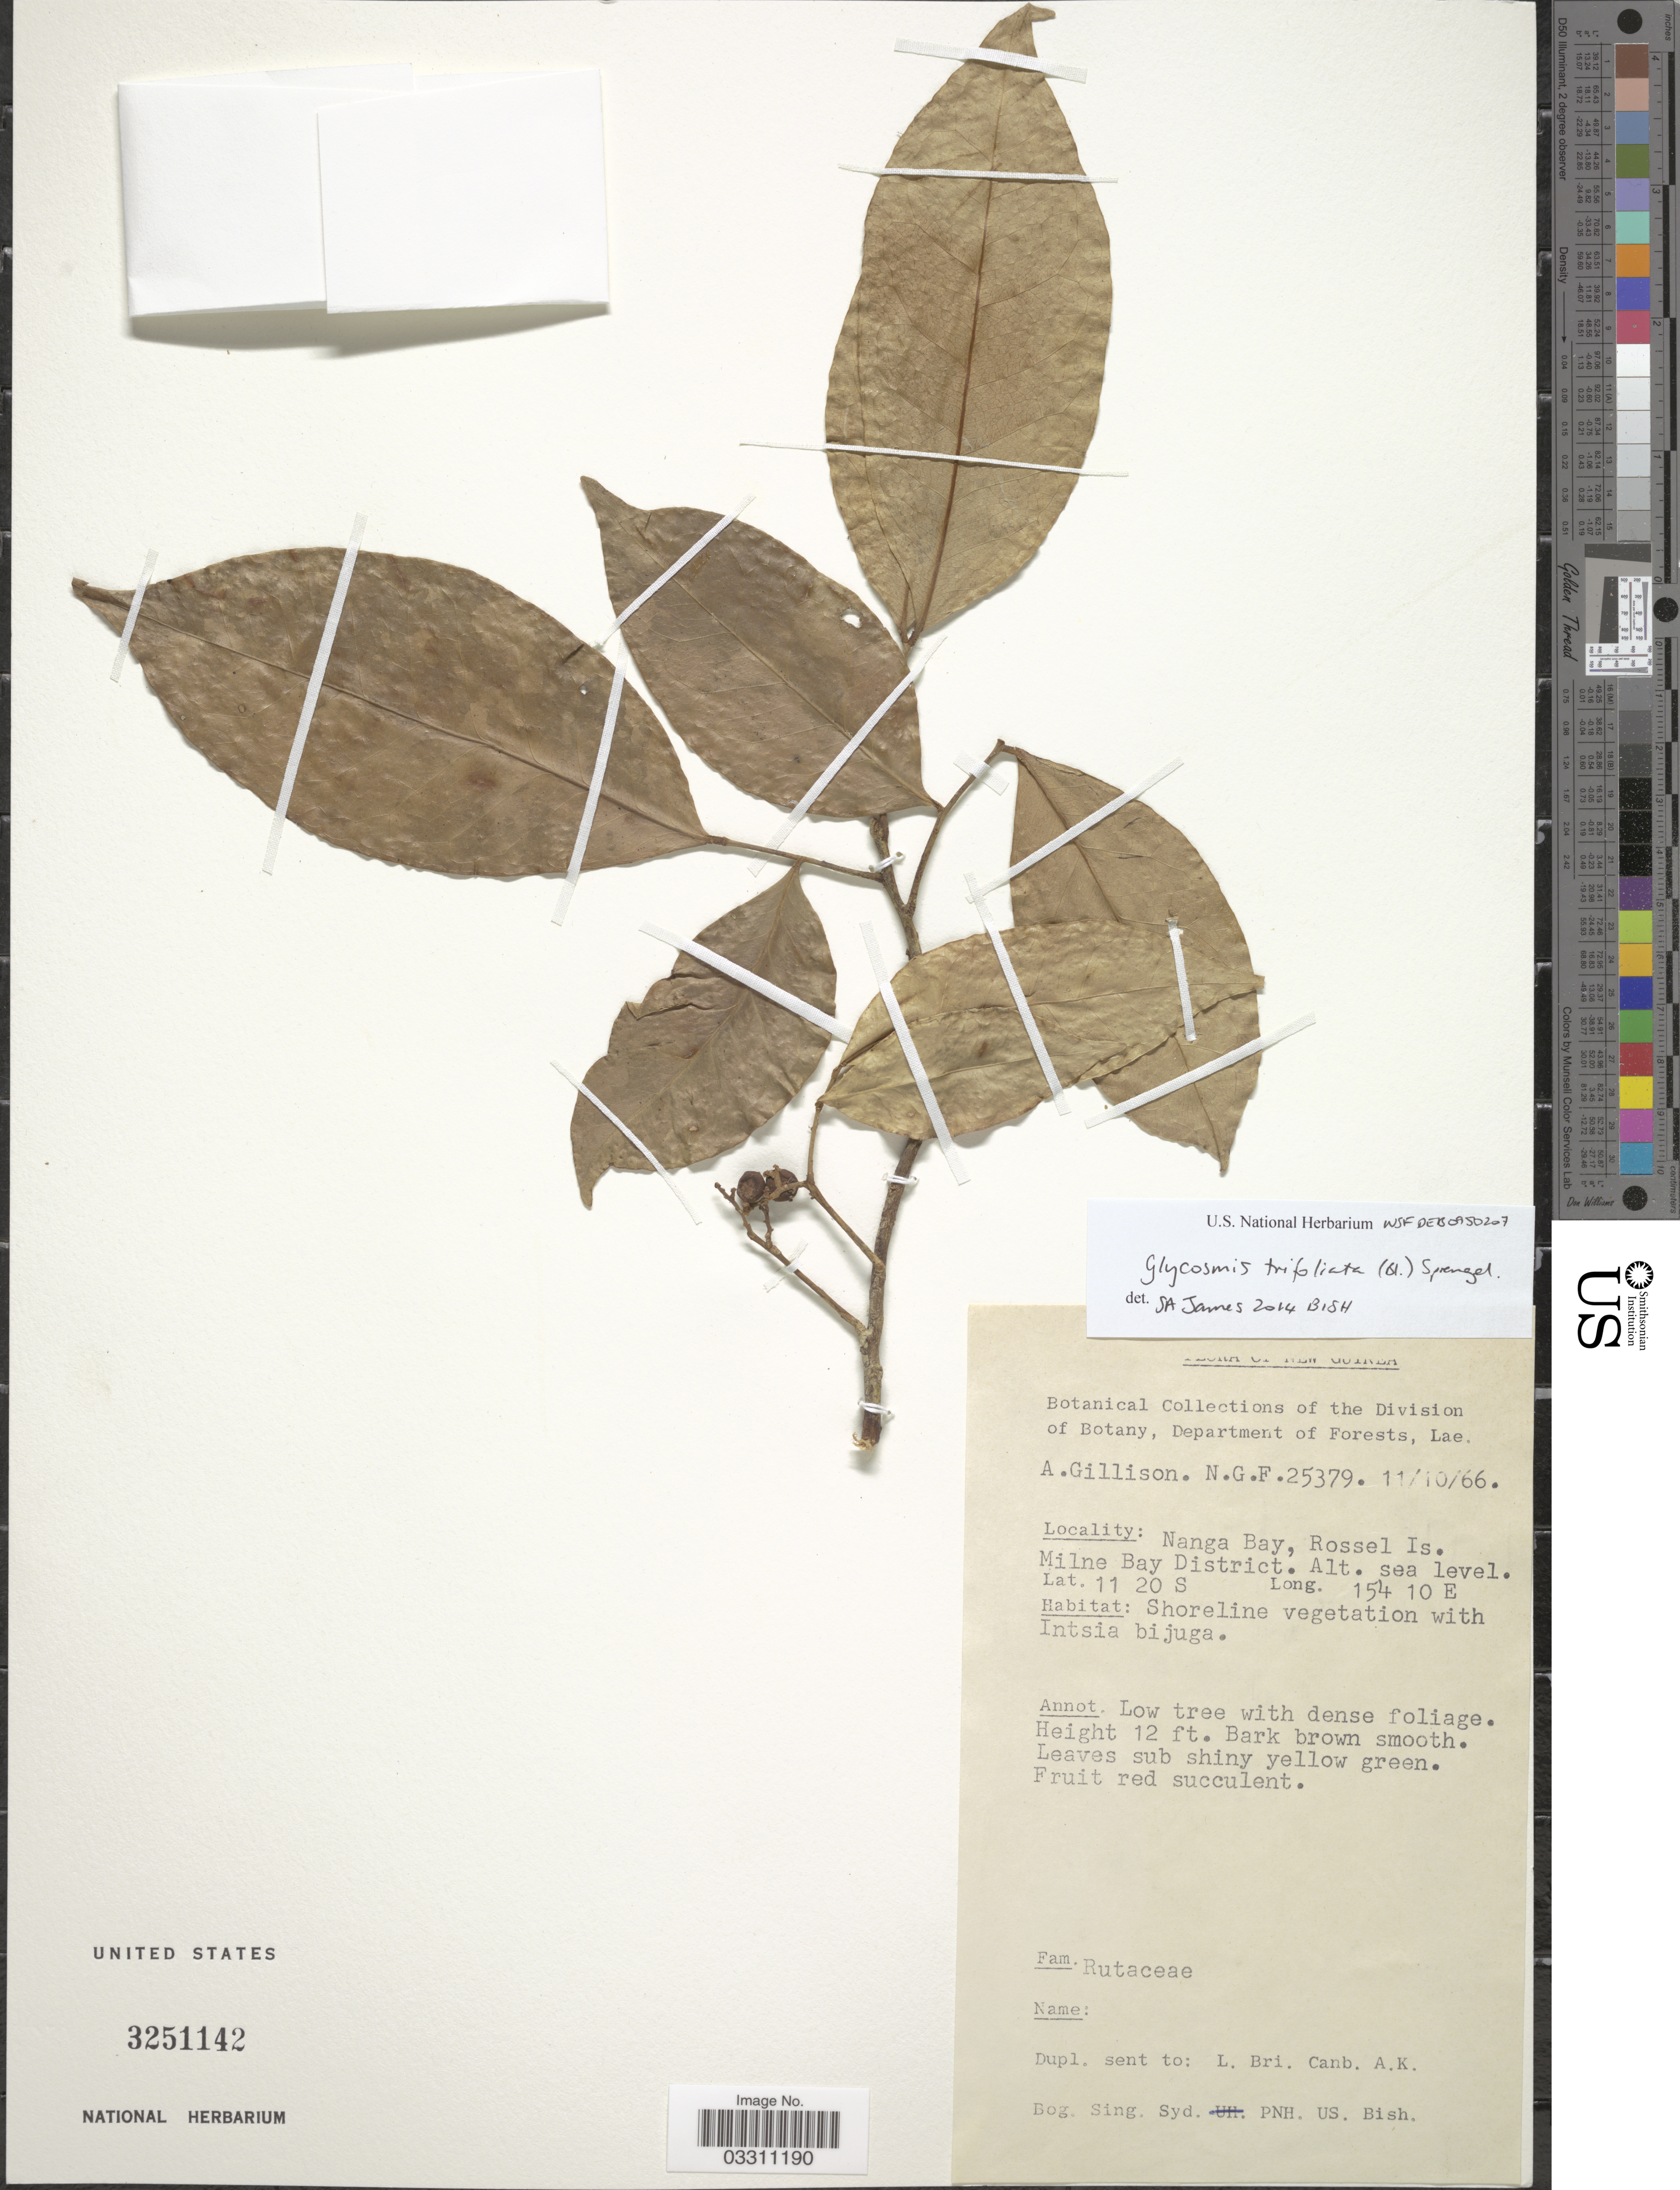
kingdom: Plantae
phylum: Tracheophyta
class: Magnoliopsida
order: Sapindales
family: Rutaceae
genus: Glycosmis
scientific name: Glycosmis trifoliata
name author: (Blume) Spreng.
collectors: A. Gillison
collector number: N.G.F.25379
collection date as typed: Transcribed d/m/y: 11/10/66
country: Papua New Guinea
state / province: Milne Bay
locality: New Guinea. Nanga Bay, Rossel Is. Milne Bay District.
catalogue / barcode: US 3251142